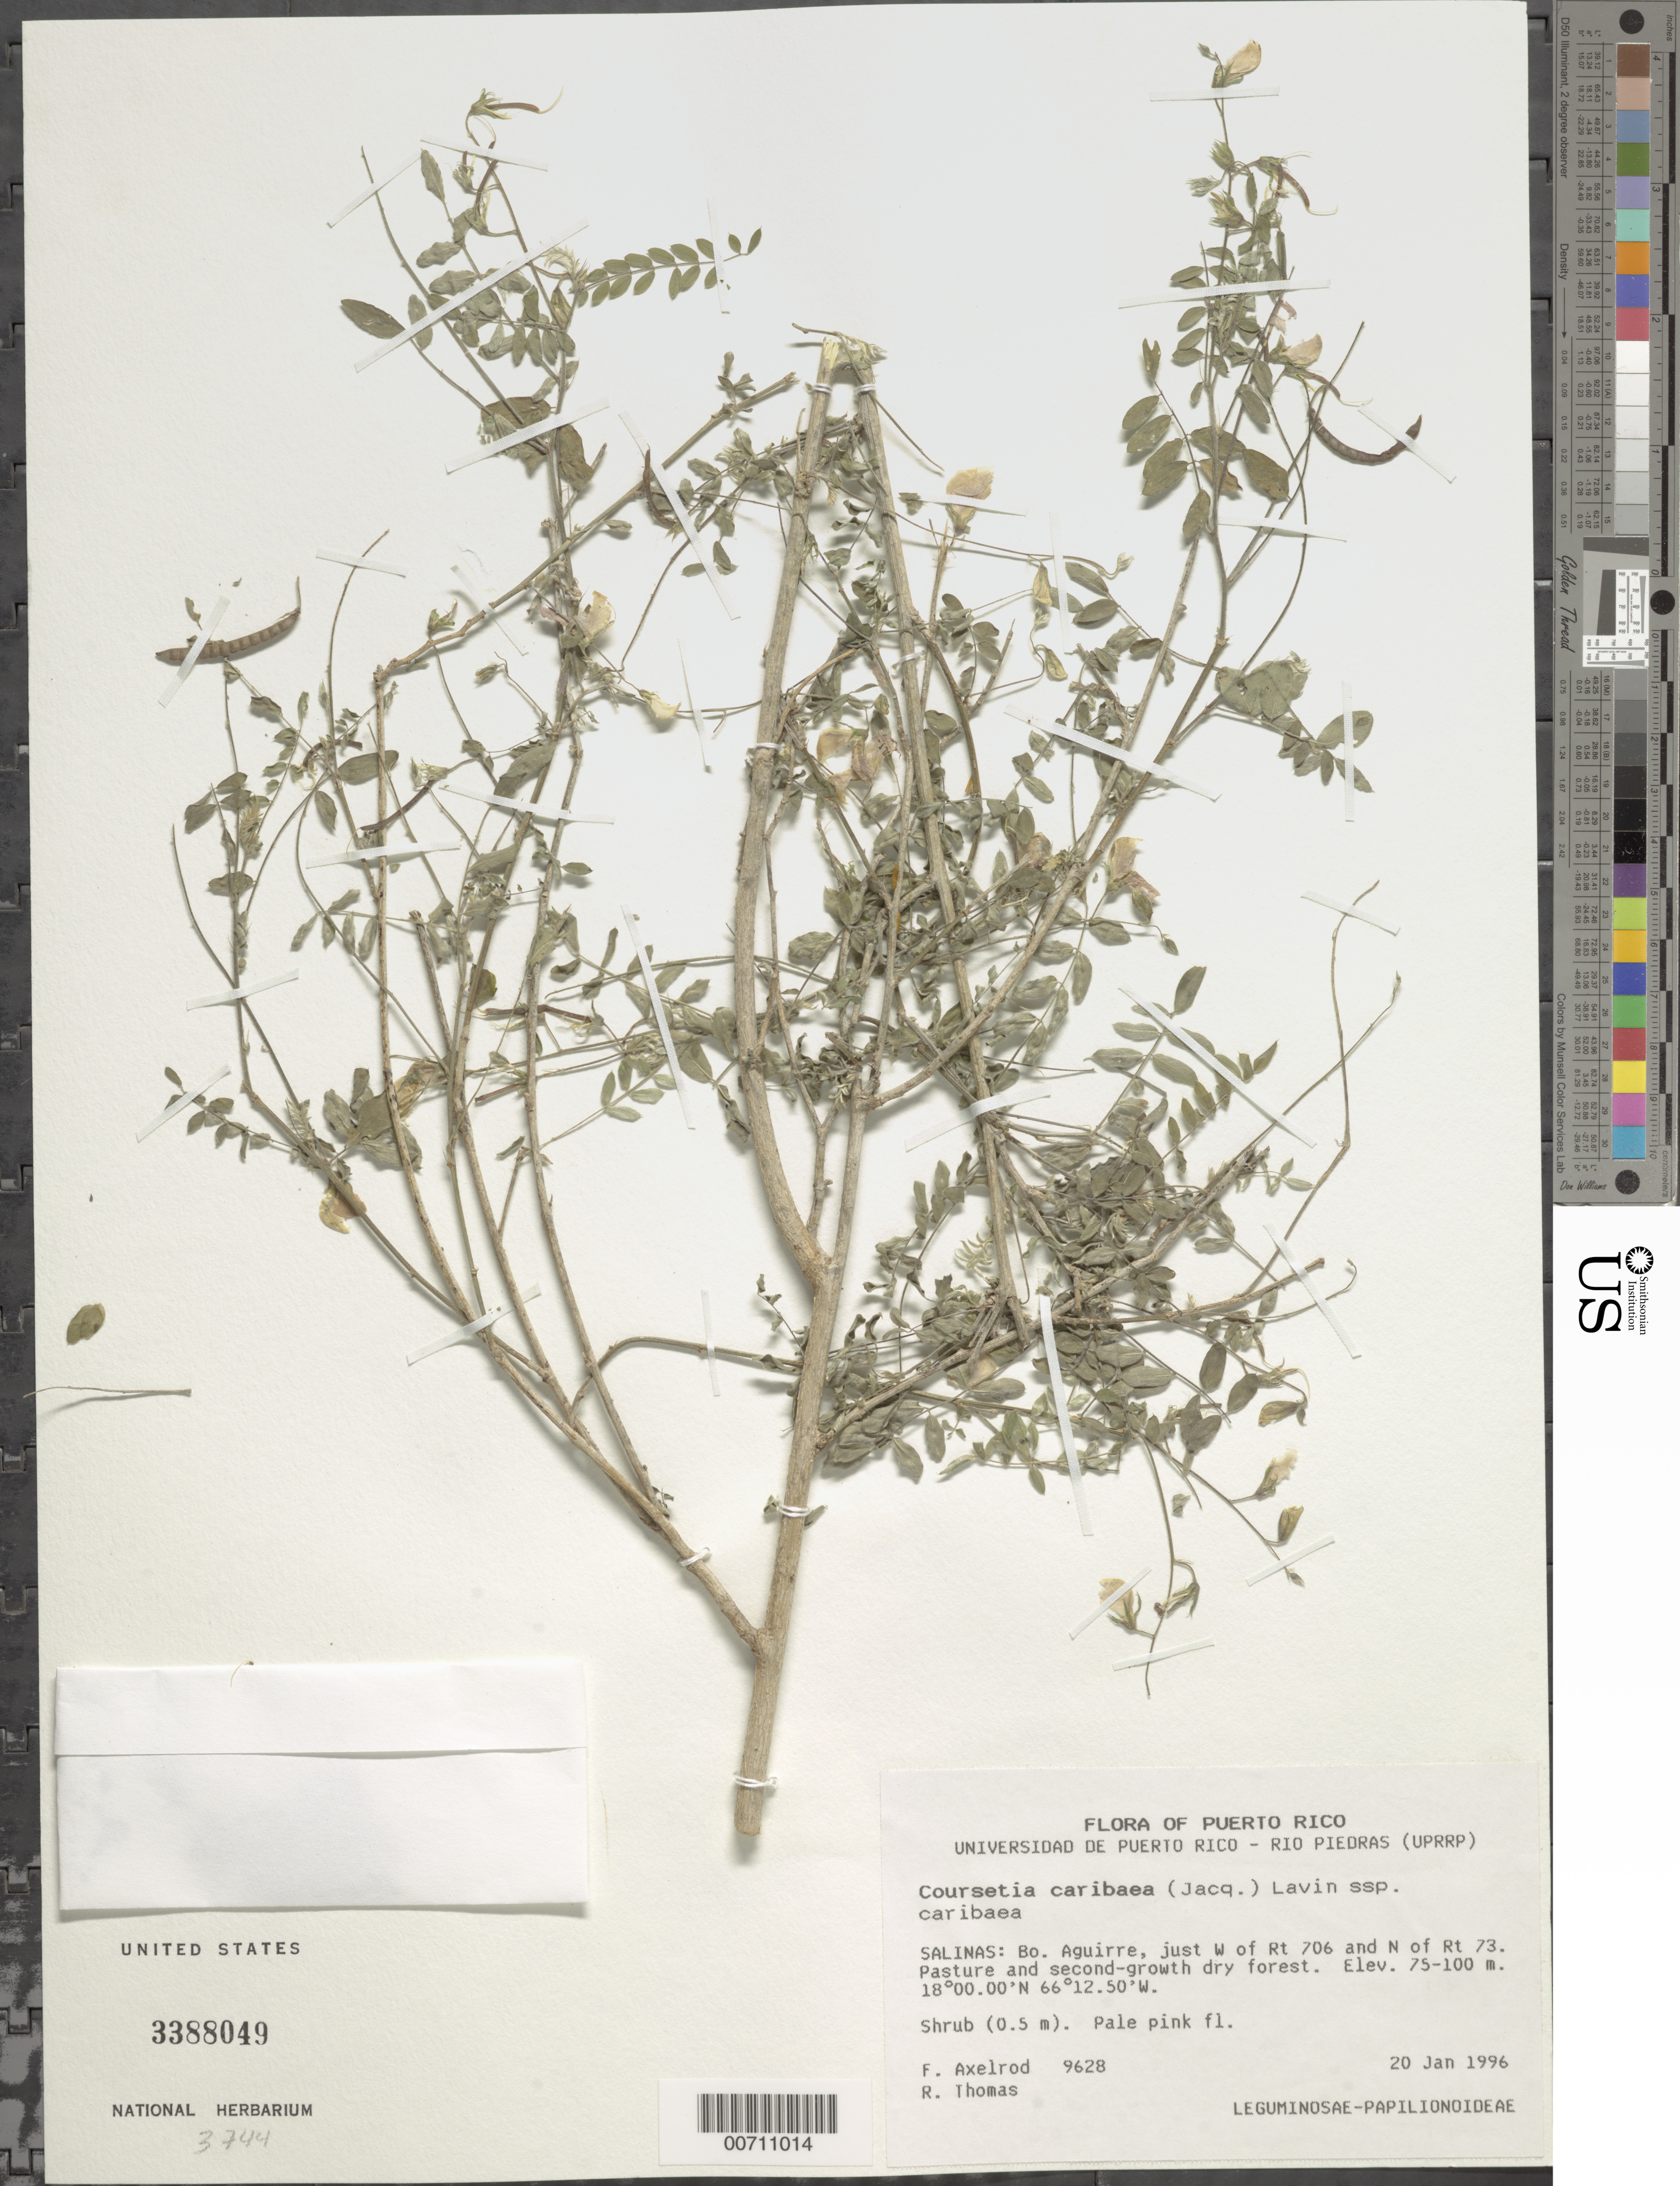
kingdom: Plantae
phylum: Tracheophyta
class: Magnoliopsida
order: Fabales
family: Fabaceae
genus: Coursetia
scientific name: Coursetia caribaea var. caribaea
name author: (Jacq.) Lavin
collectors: F. S. Axelrod & R. Thomas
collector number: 9628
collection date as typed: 20 Jan 1996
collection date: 1996-01-20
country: Puerto Rico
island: Greater Antilles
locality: Salinas: Bo. Aguirre, just W of Rt 706 and N of Rt 73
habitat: Pasture and second-growth dry forest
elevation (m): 75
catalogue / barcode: US 3388049